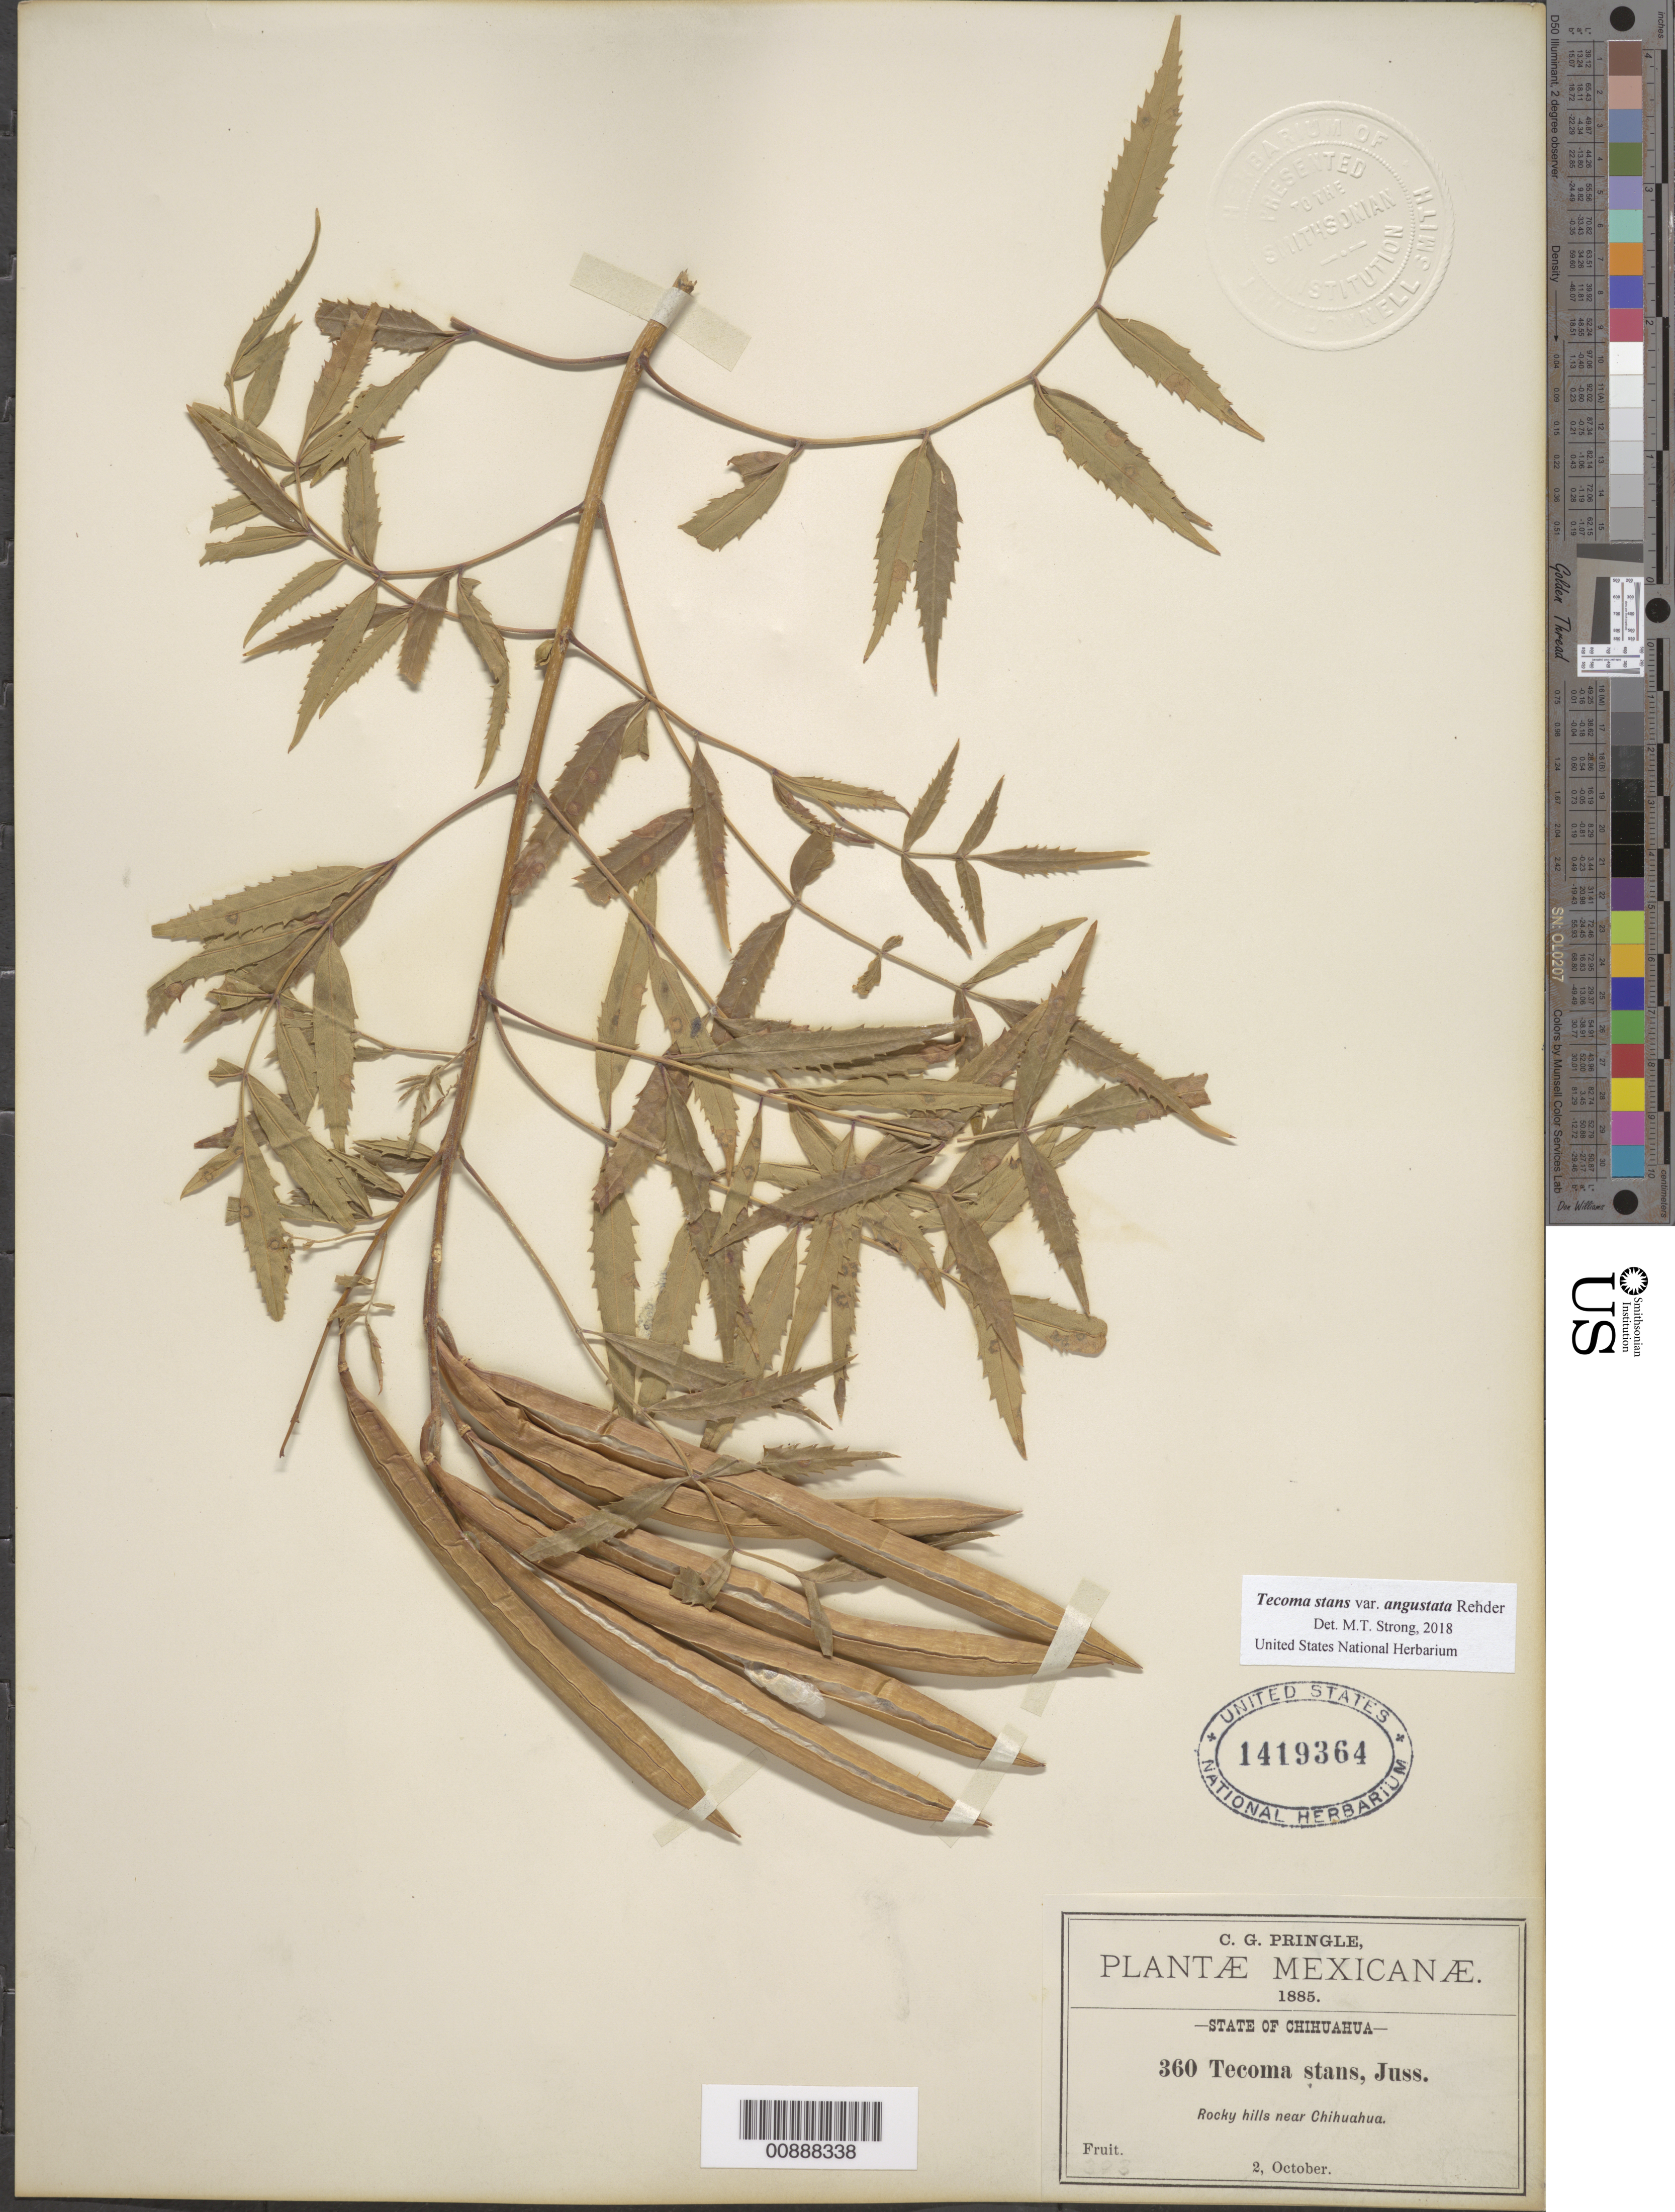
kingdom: Plantae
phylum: Tracheophyta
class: Magnoliopsida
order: Lamiales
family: Bignoniaceae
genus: Tecoma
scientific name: Tecoma stans var. angustata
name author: Rehder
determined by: Strong, M. T., (US), Smithsonian Institution - National Museum of Natural History (UNITED STATES)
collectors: C. G. Pringle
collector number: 360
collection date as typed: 02 Oct 1885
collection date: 1885-10-02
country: Mexico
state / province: Chihuahua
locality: Near Chihuahua.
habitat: Rocky hills.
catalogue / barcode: US 1419364